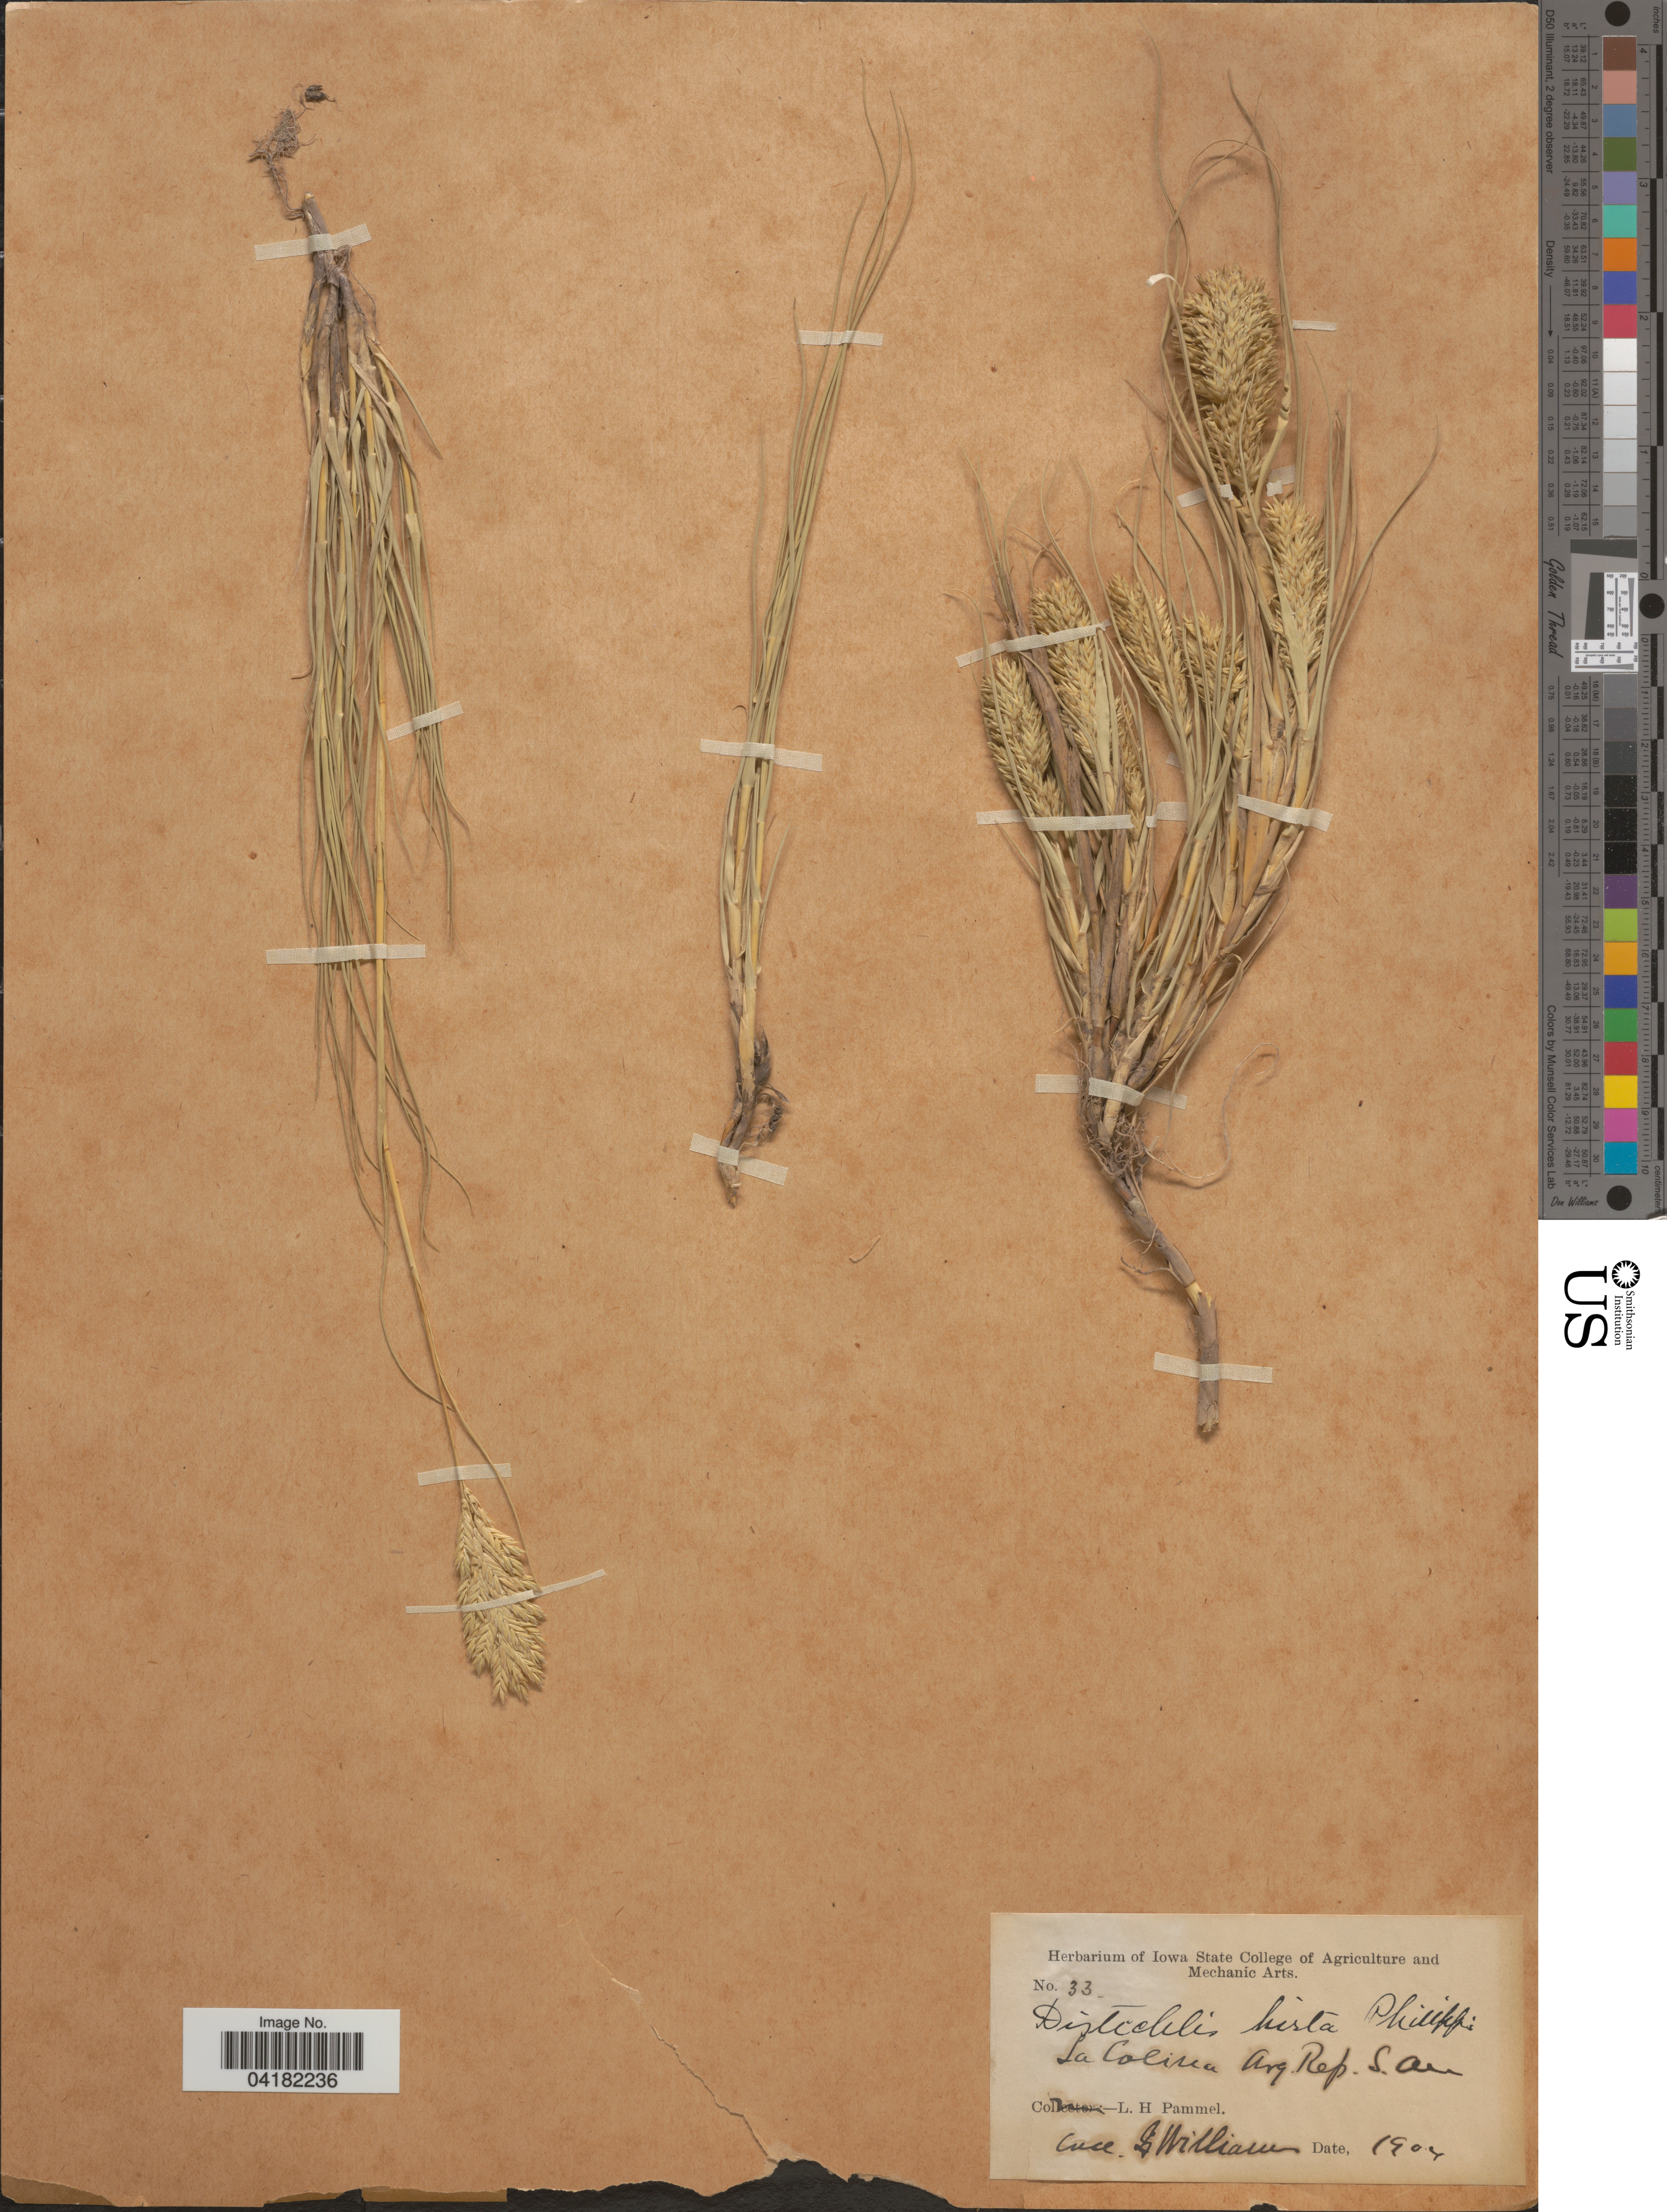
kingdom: Plantae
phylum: Tracheophyta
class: Liliopsida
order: Poales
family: Poaceae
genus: Distichlis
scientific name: Distichlis hirta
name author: Phil.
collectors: S. Williams & L. Pammel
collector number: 33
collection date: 1904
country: Argentina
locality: La Colima Arg. Rep.